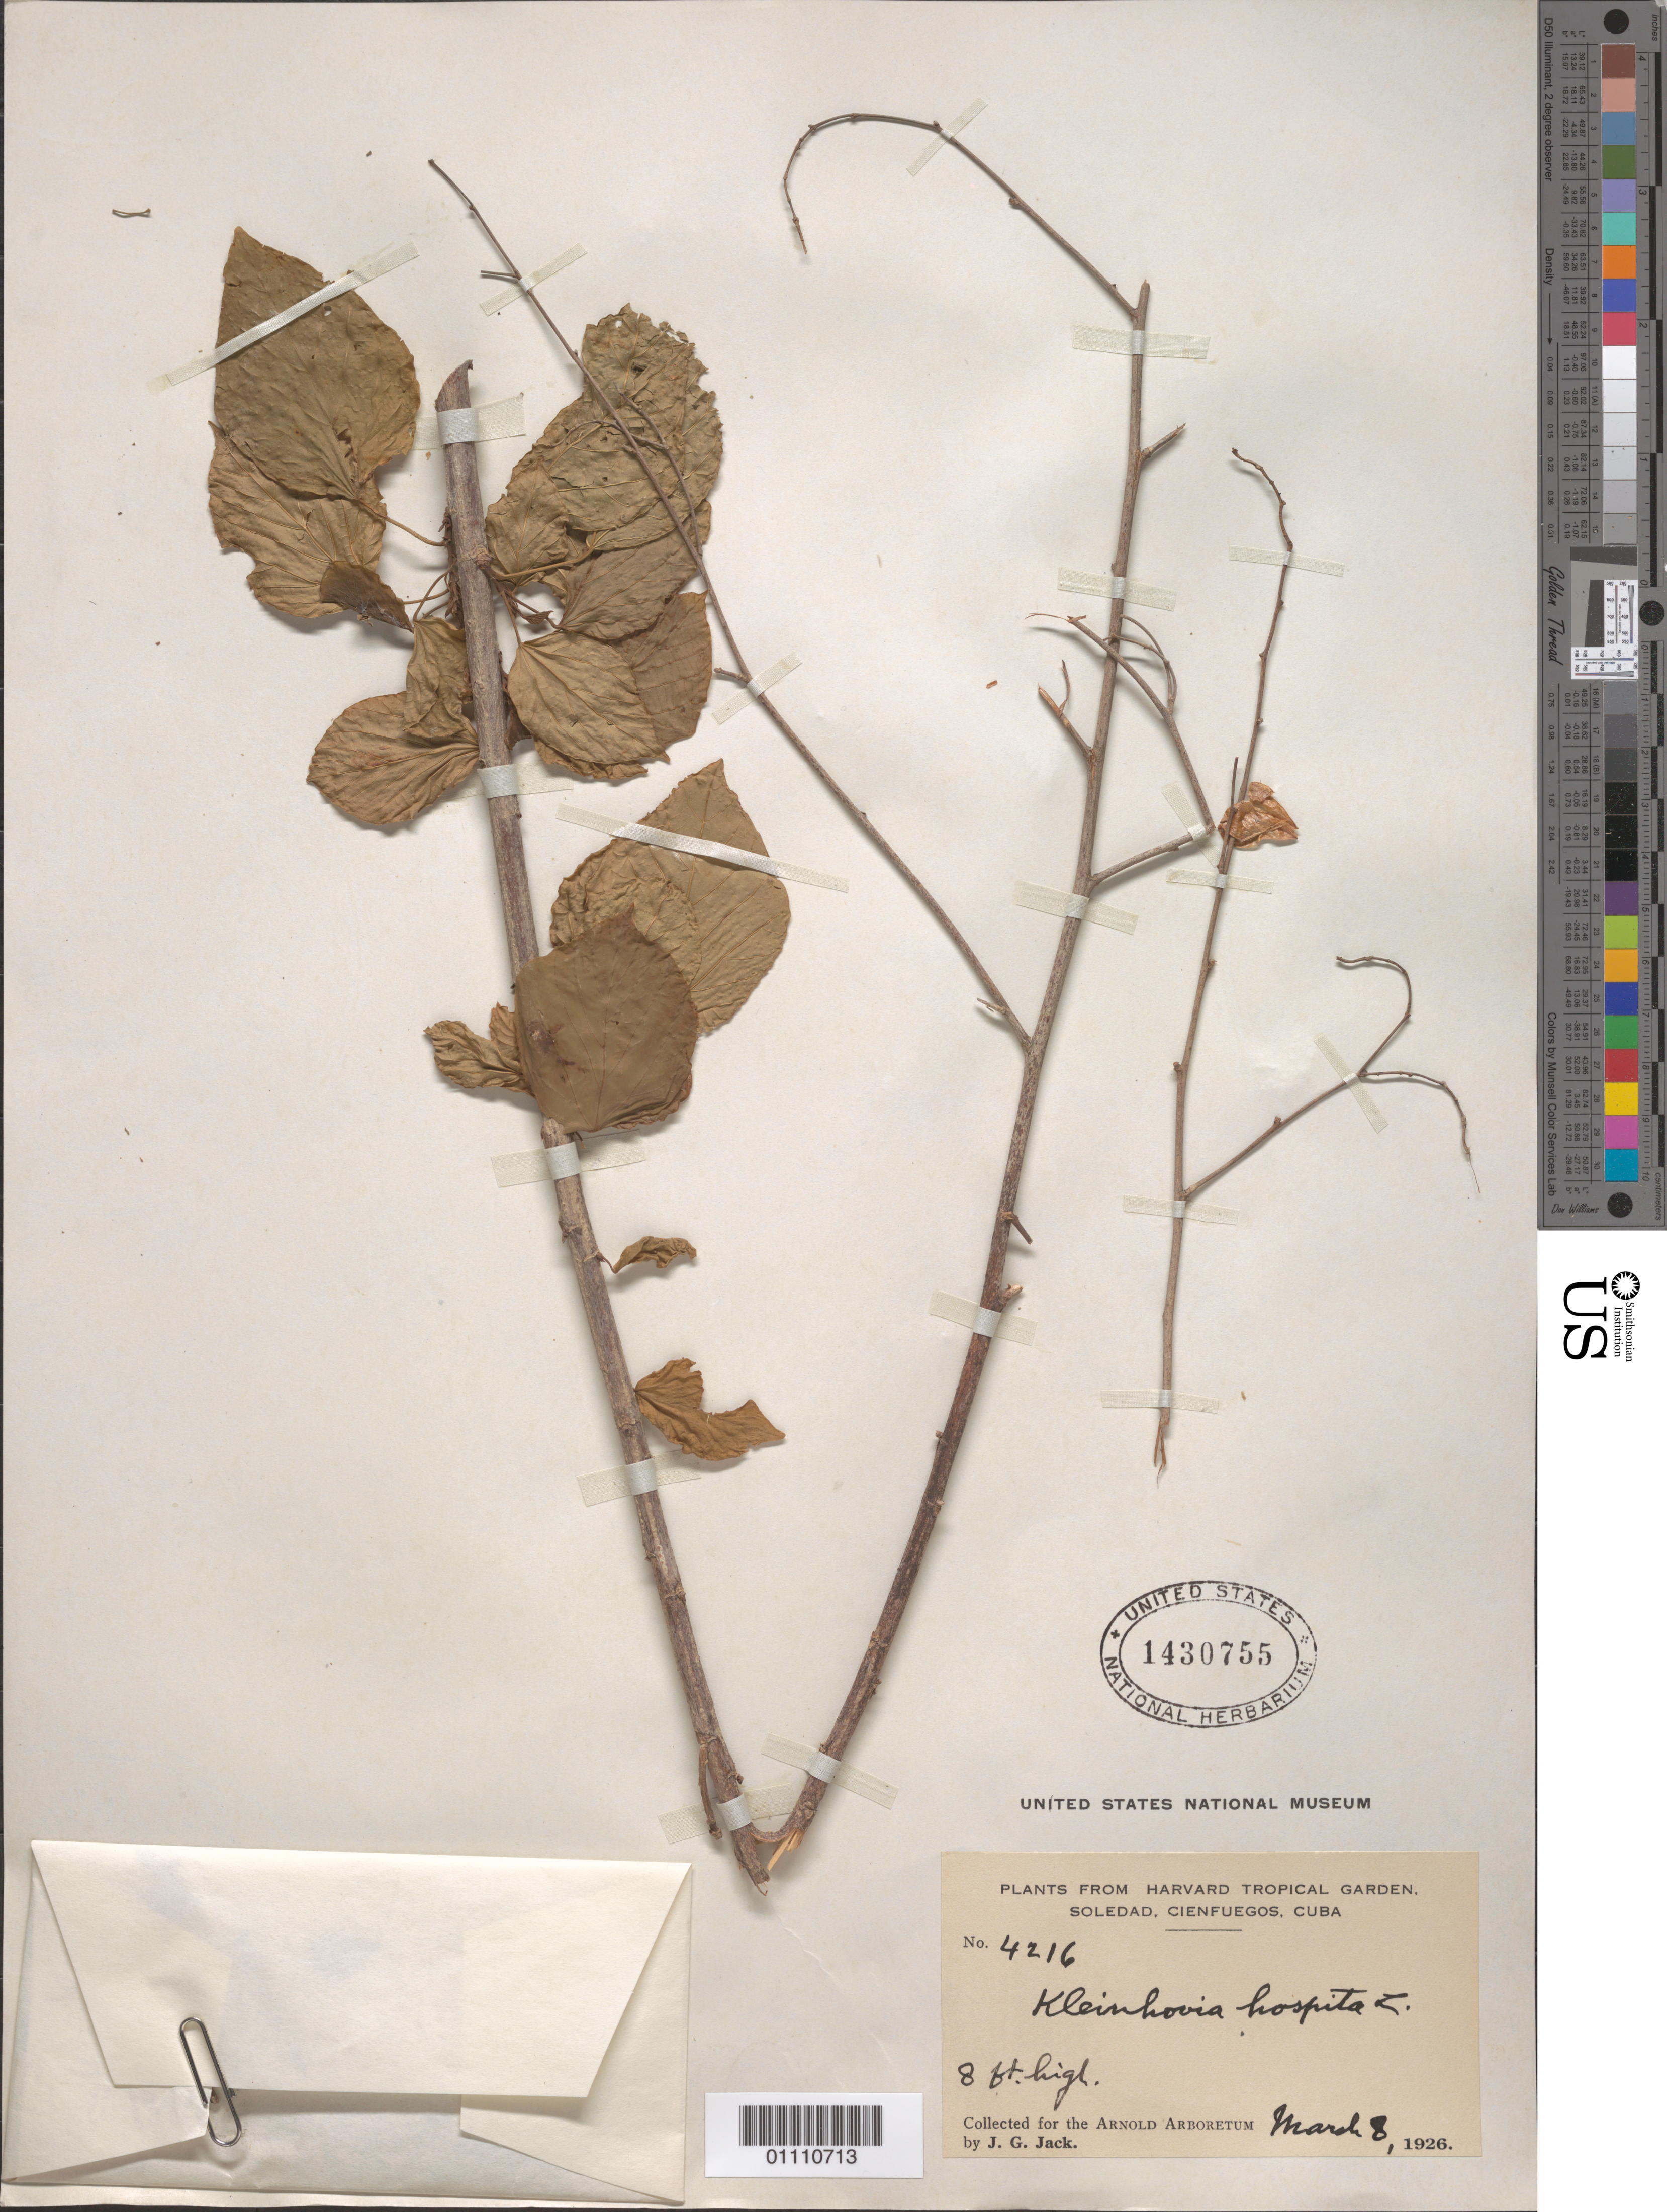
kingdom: Plantae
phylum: Tracheophyta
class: Magnoliopsida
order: Malvales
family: Malvaceae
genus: Kleinhovia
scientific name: Kleinhovia hospita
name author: L.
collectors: J. G. Jack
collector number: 4216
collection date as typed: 08 Mar 1926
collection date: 1926-03-08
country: Cuba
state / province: Cienfuegos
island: Cuba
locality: Plants from Harvard Tropical Garden, Soledad, Cienfuegos, Cuba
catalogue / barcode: US 1430755